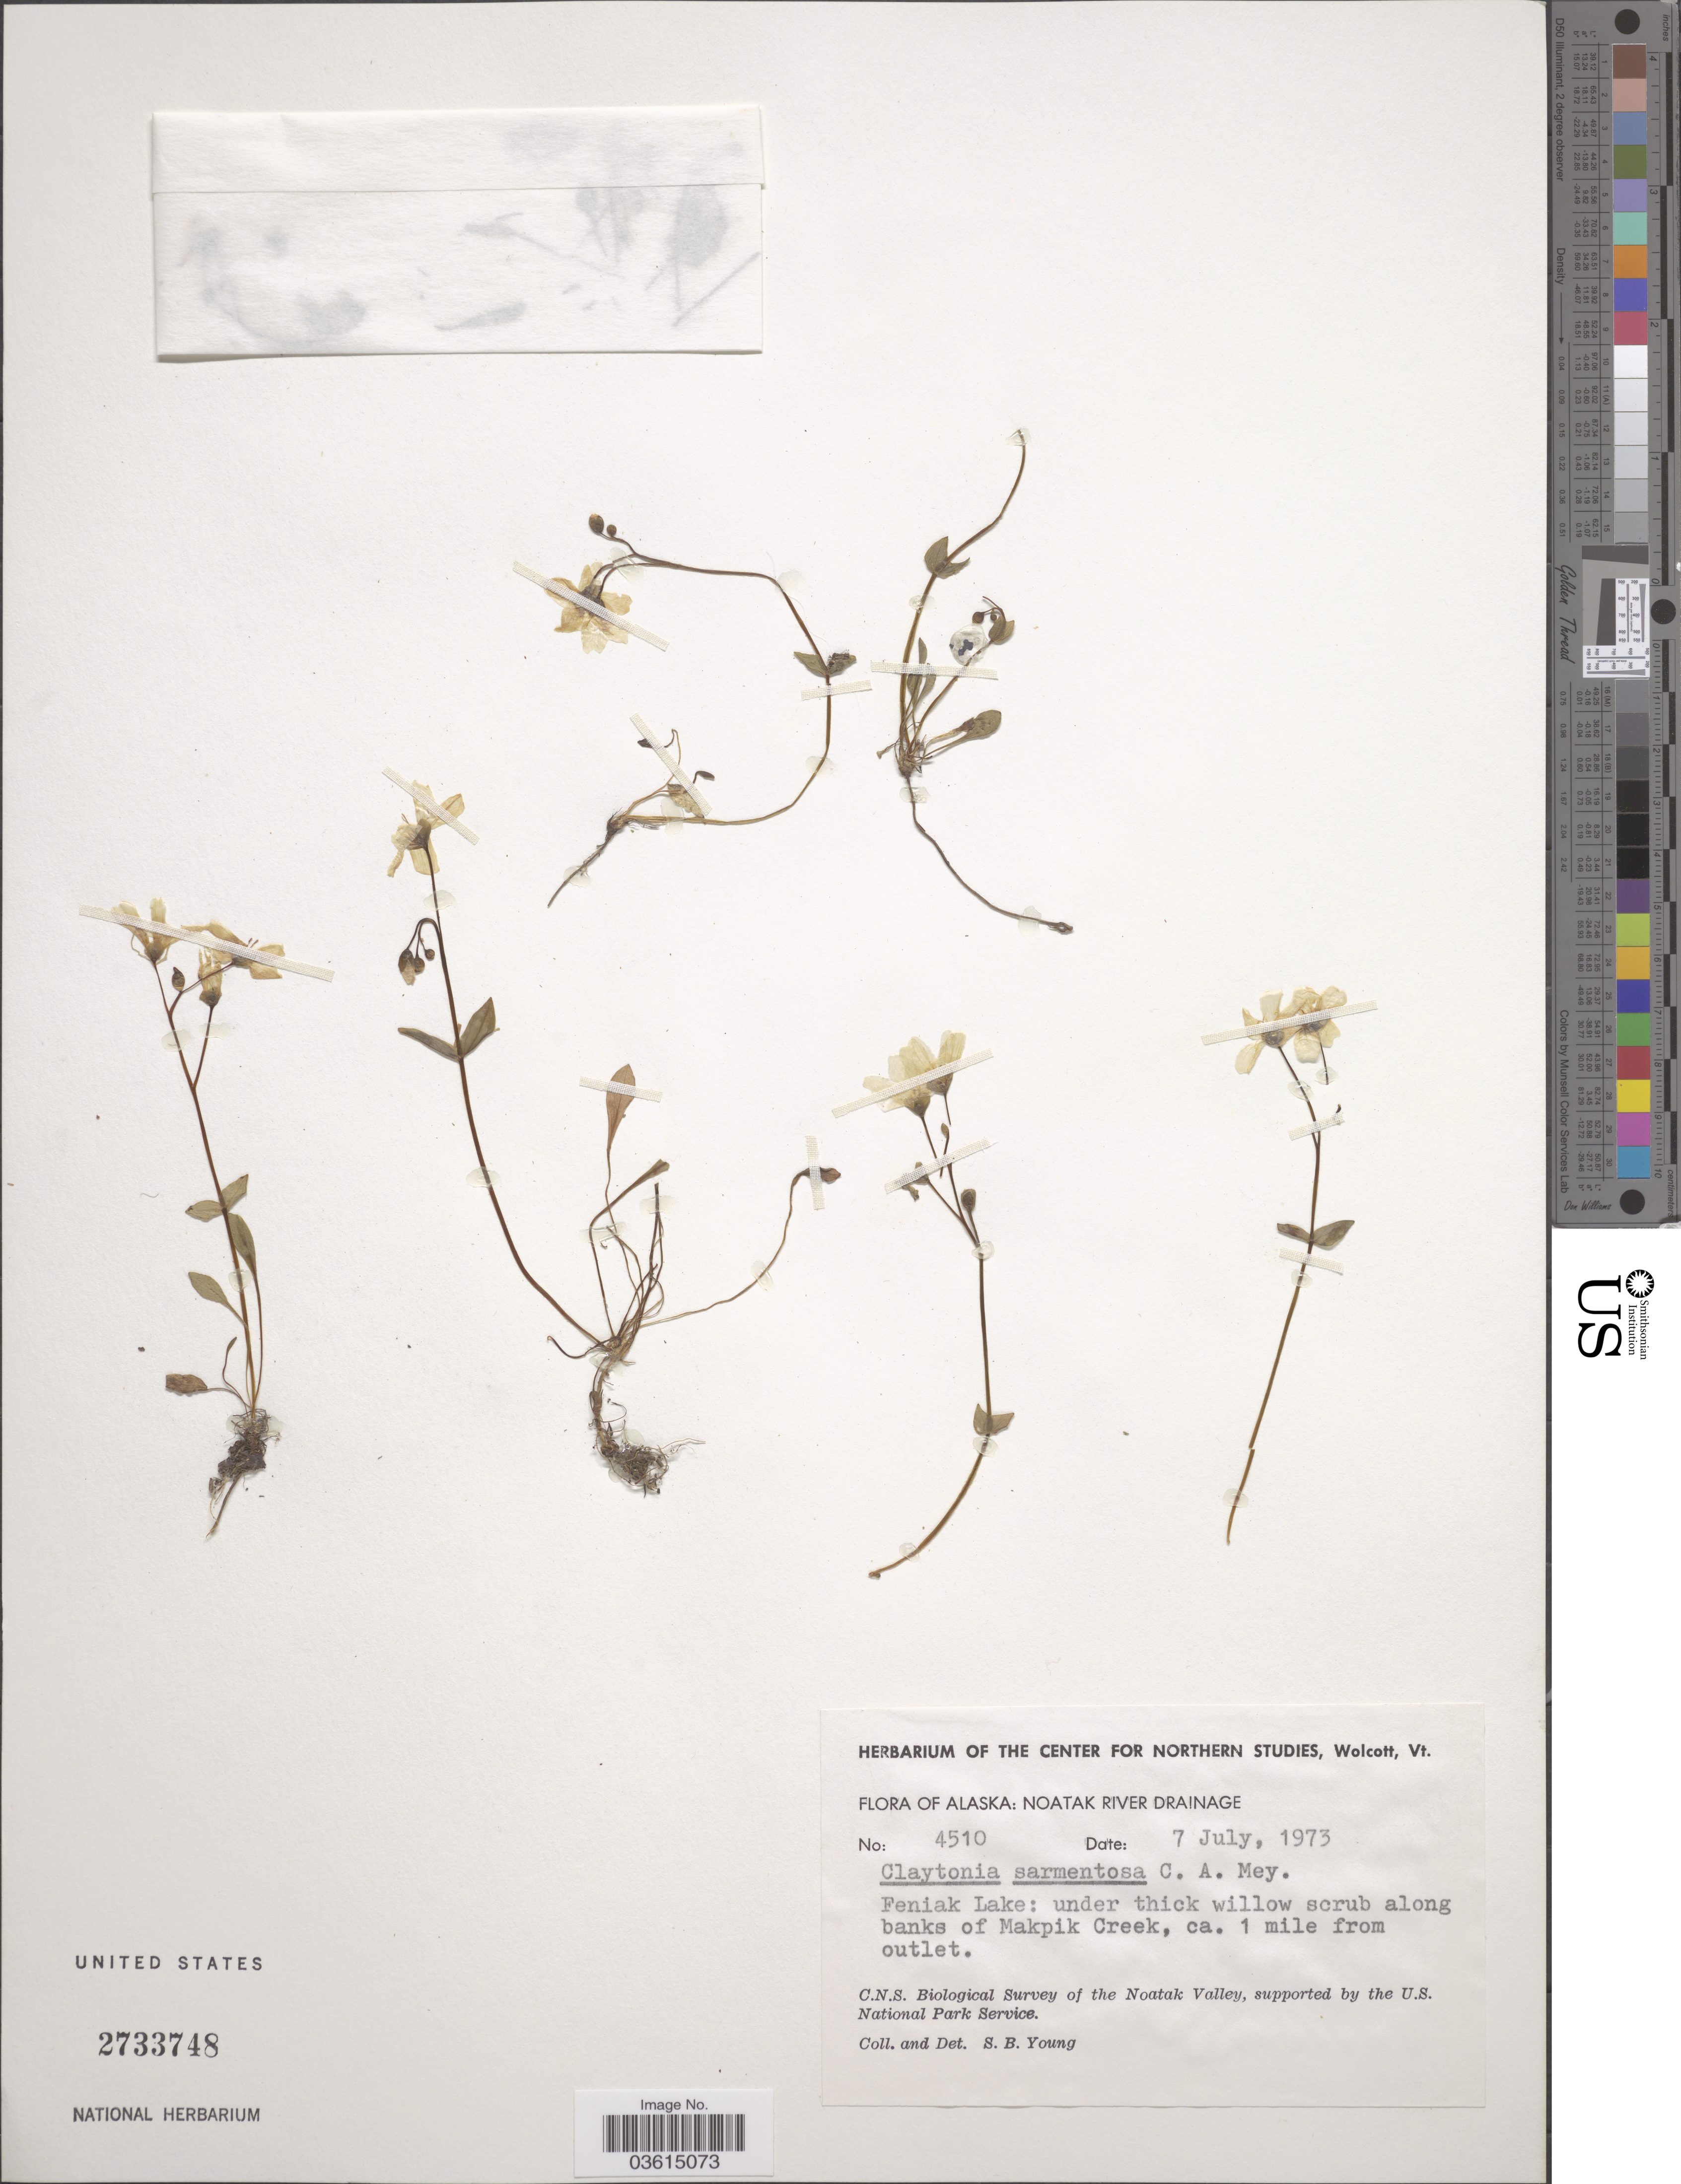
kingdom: Plantae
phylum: Tracheophyta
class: Magnoliopsida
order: Caryophyllales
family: Montiaceae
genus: Claytonia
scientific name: Claytonia sarmentosa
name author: C.A. Mey.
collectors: S. Young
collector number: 4510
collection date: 1973-07-07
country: United States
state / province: Alaska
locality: Noatak River Drainage. Feniak Lake: under thick willow scrub along banks of Makpik Creek, ca. 1 mile from outlet. Noatak Valley.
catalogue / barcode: US 2733748